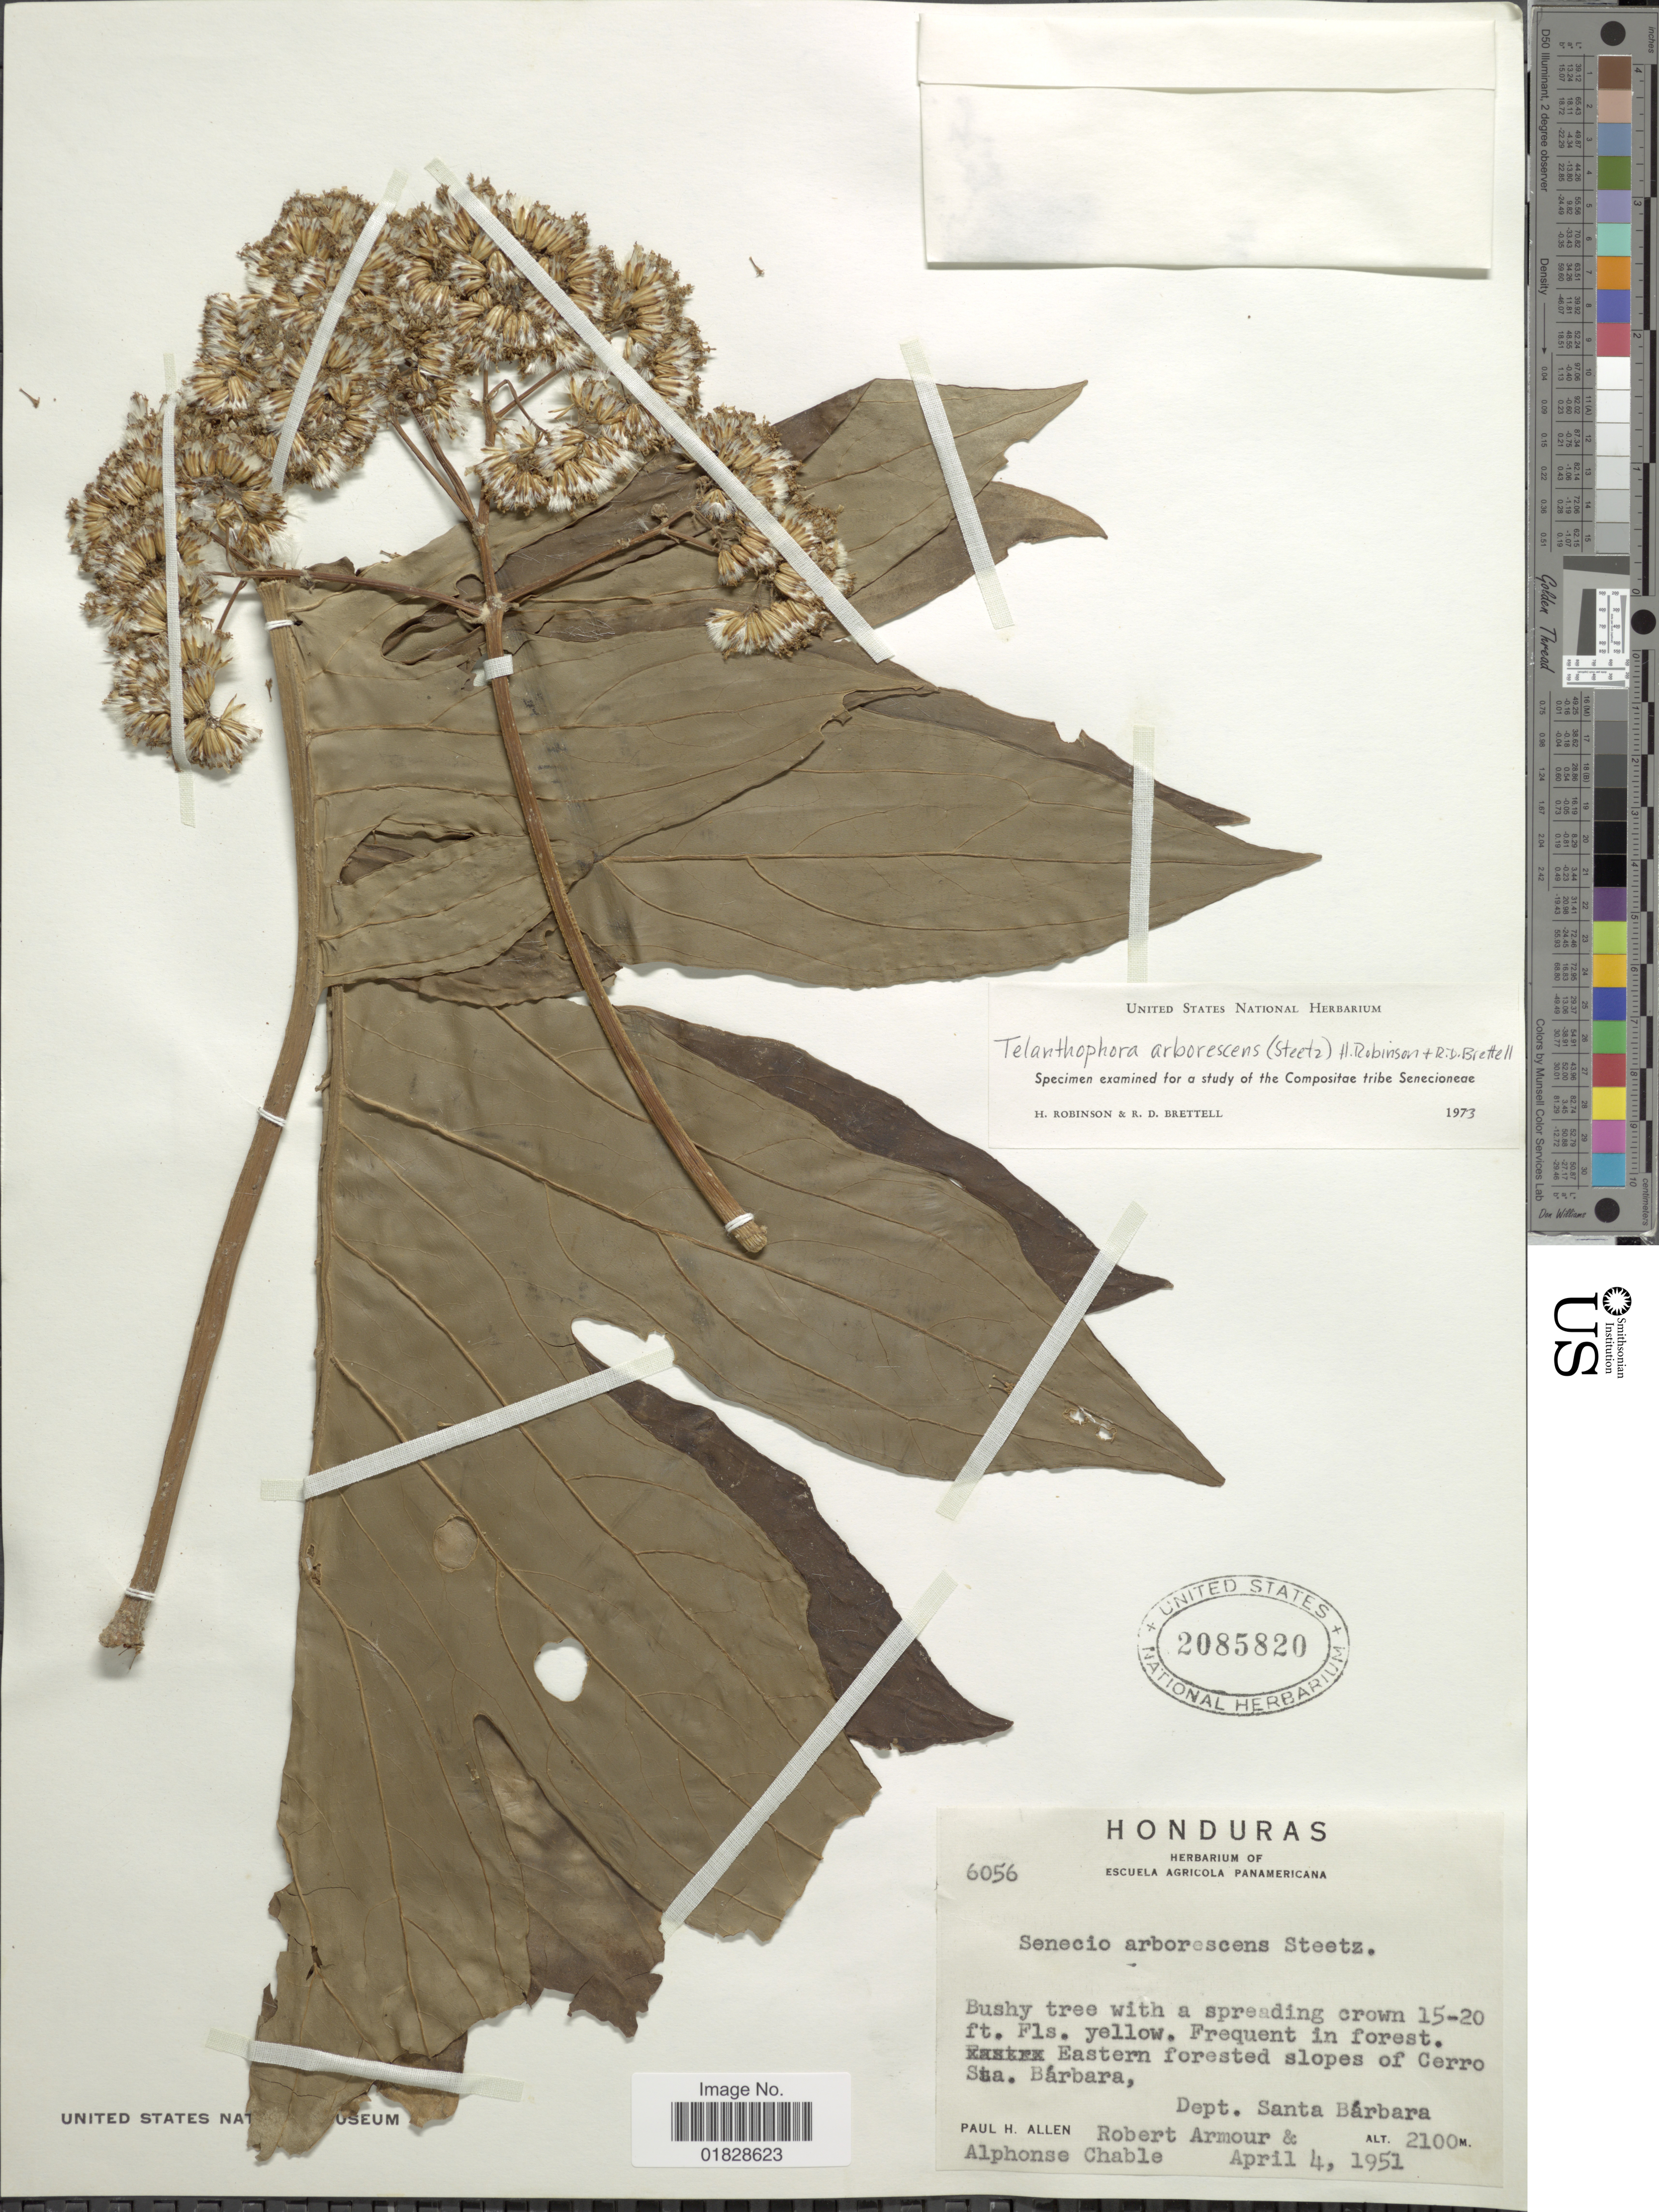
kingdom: Plantae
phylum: Tracheophyta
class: Magnoliopsida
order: Asterales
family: Asteraceae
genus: Telanthophora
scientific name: Telanthophora arborescens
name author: (Steetz) H. Rob. & Brettell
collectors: P. H. Allen, R. Armour & A. Chable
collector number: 6056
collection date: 1951-04-04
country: Honduras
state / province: Santa Bárbara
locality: Eastern forested slopes of Cerro Sta. Bárbara, Dept. Santa Bárbara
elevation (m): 2100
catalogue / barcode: US 2085820